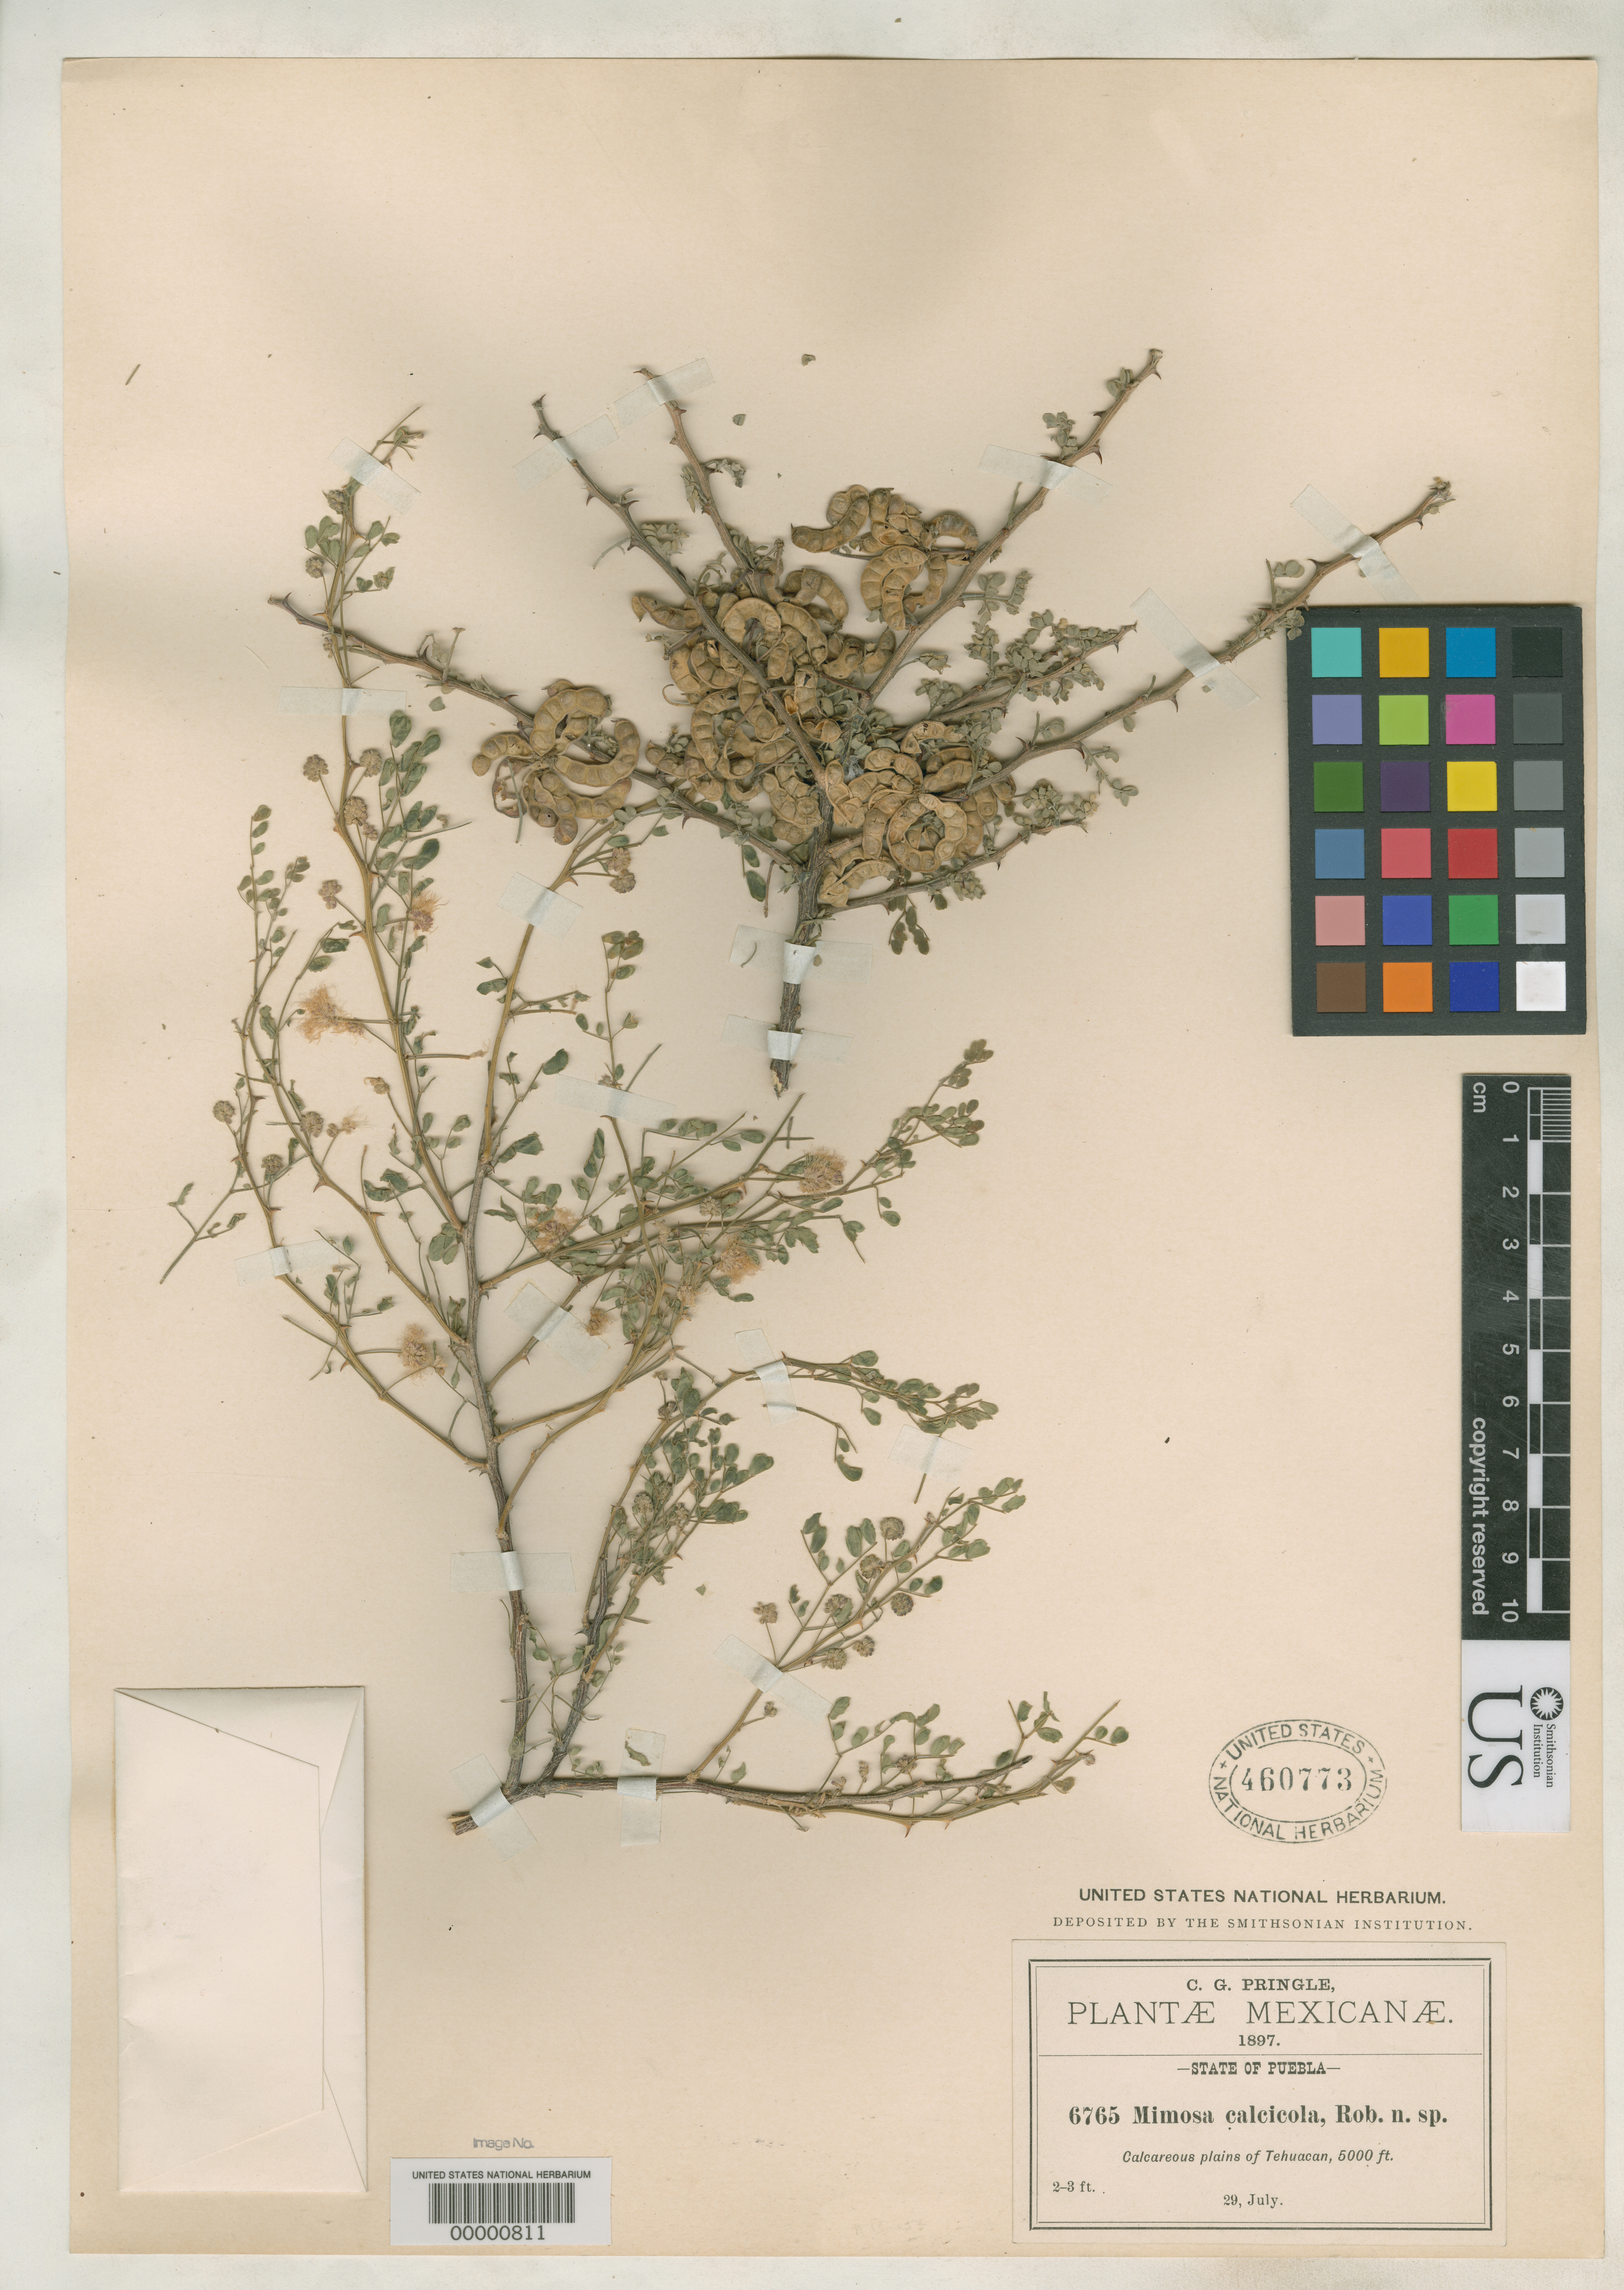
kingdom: Plantae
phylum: Tracheophyta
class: Magnoliopsida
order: Fabales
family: Fabaceae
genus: Mimosa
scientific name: Mimosa calcicola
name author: B.L. Rob.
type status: Isotype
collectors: C. G. Pringle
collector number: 6765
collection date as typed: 29 Jul 1897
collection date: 1897-07-29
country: Mexico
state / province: Puebla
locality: Plains of Tehuacan.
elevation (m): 1525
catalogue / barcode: US 460773